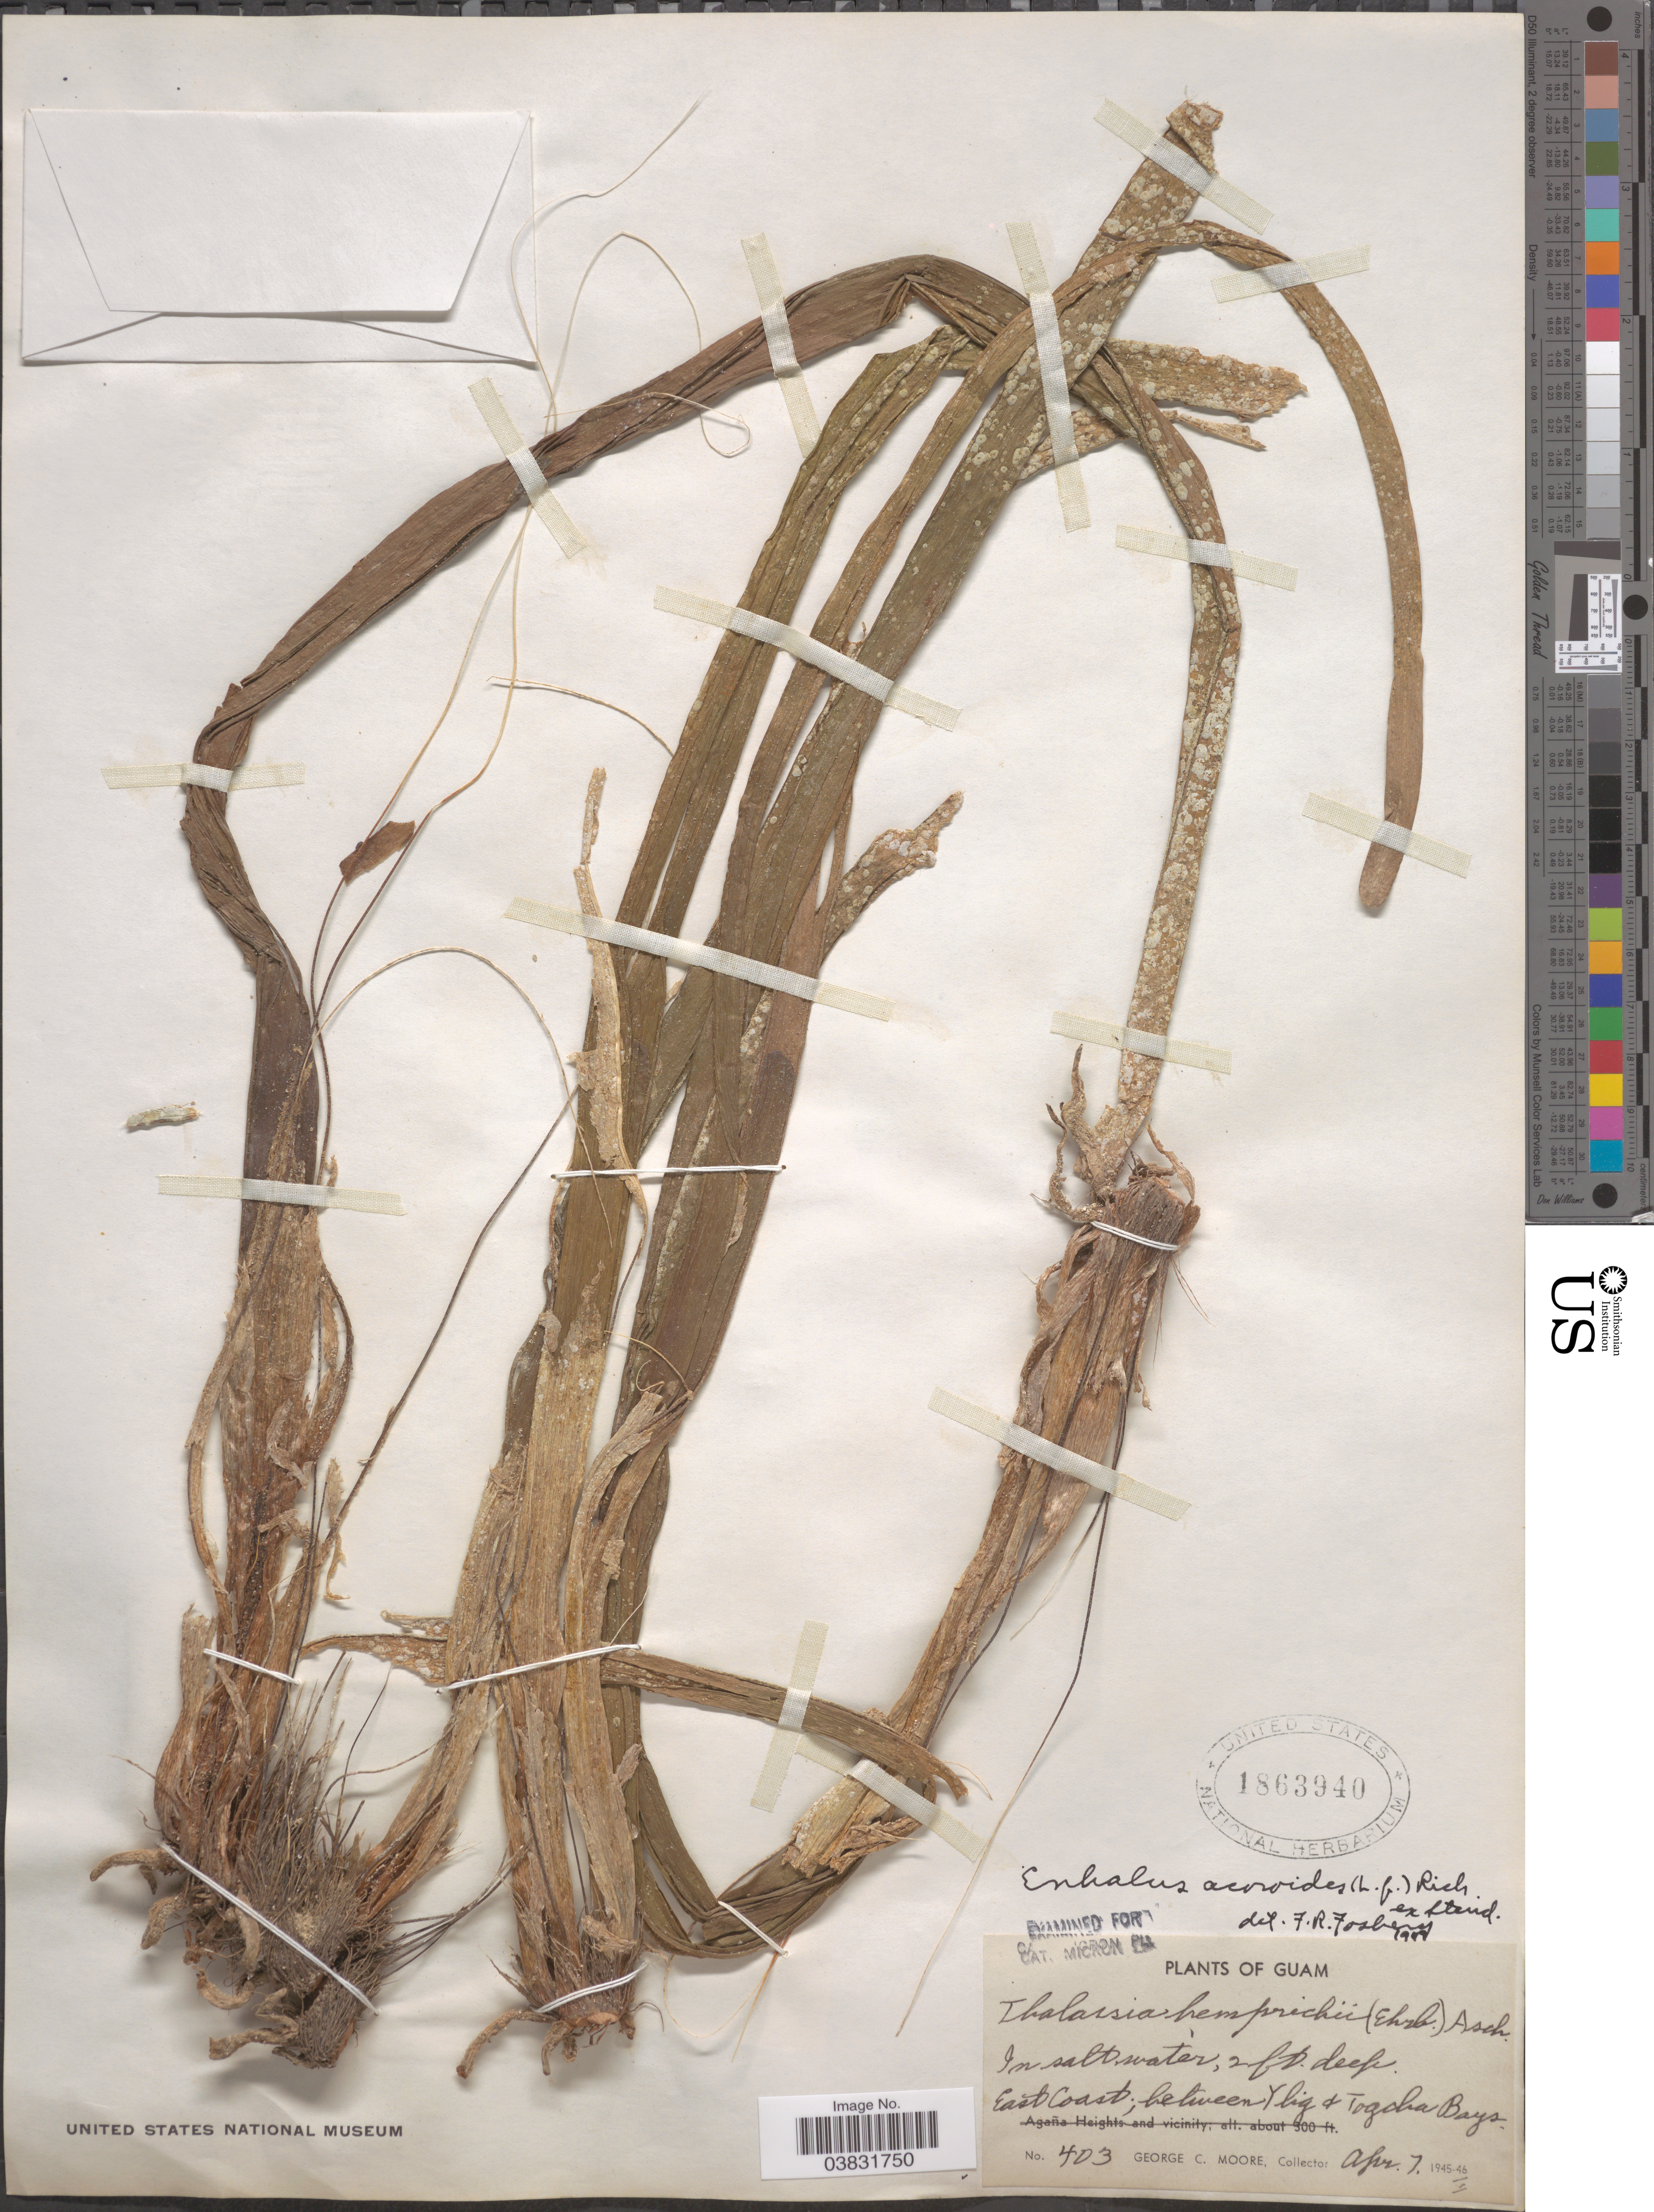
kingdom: Plantae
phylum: Tracheophyta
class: Liliopsida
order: Alismatales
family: Hydrocharitaceae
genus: Enhalus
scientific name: Enhalus acoroides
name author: (L. f.) Royle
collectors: G. C. Moore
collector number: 403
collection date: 1946-04-07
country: Guam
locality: East Coast; between Ylig & Togcha Bays.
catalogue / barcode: US 1863940